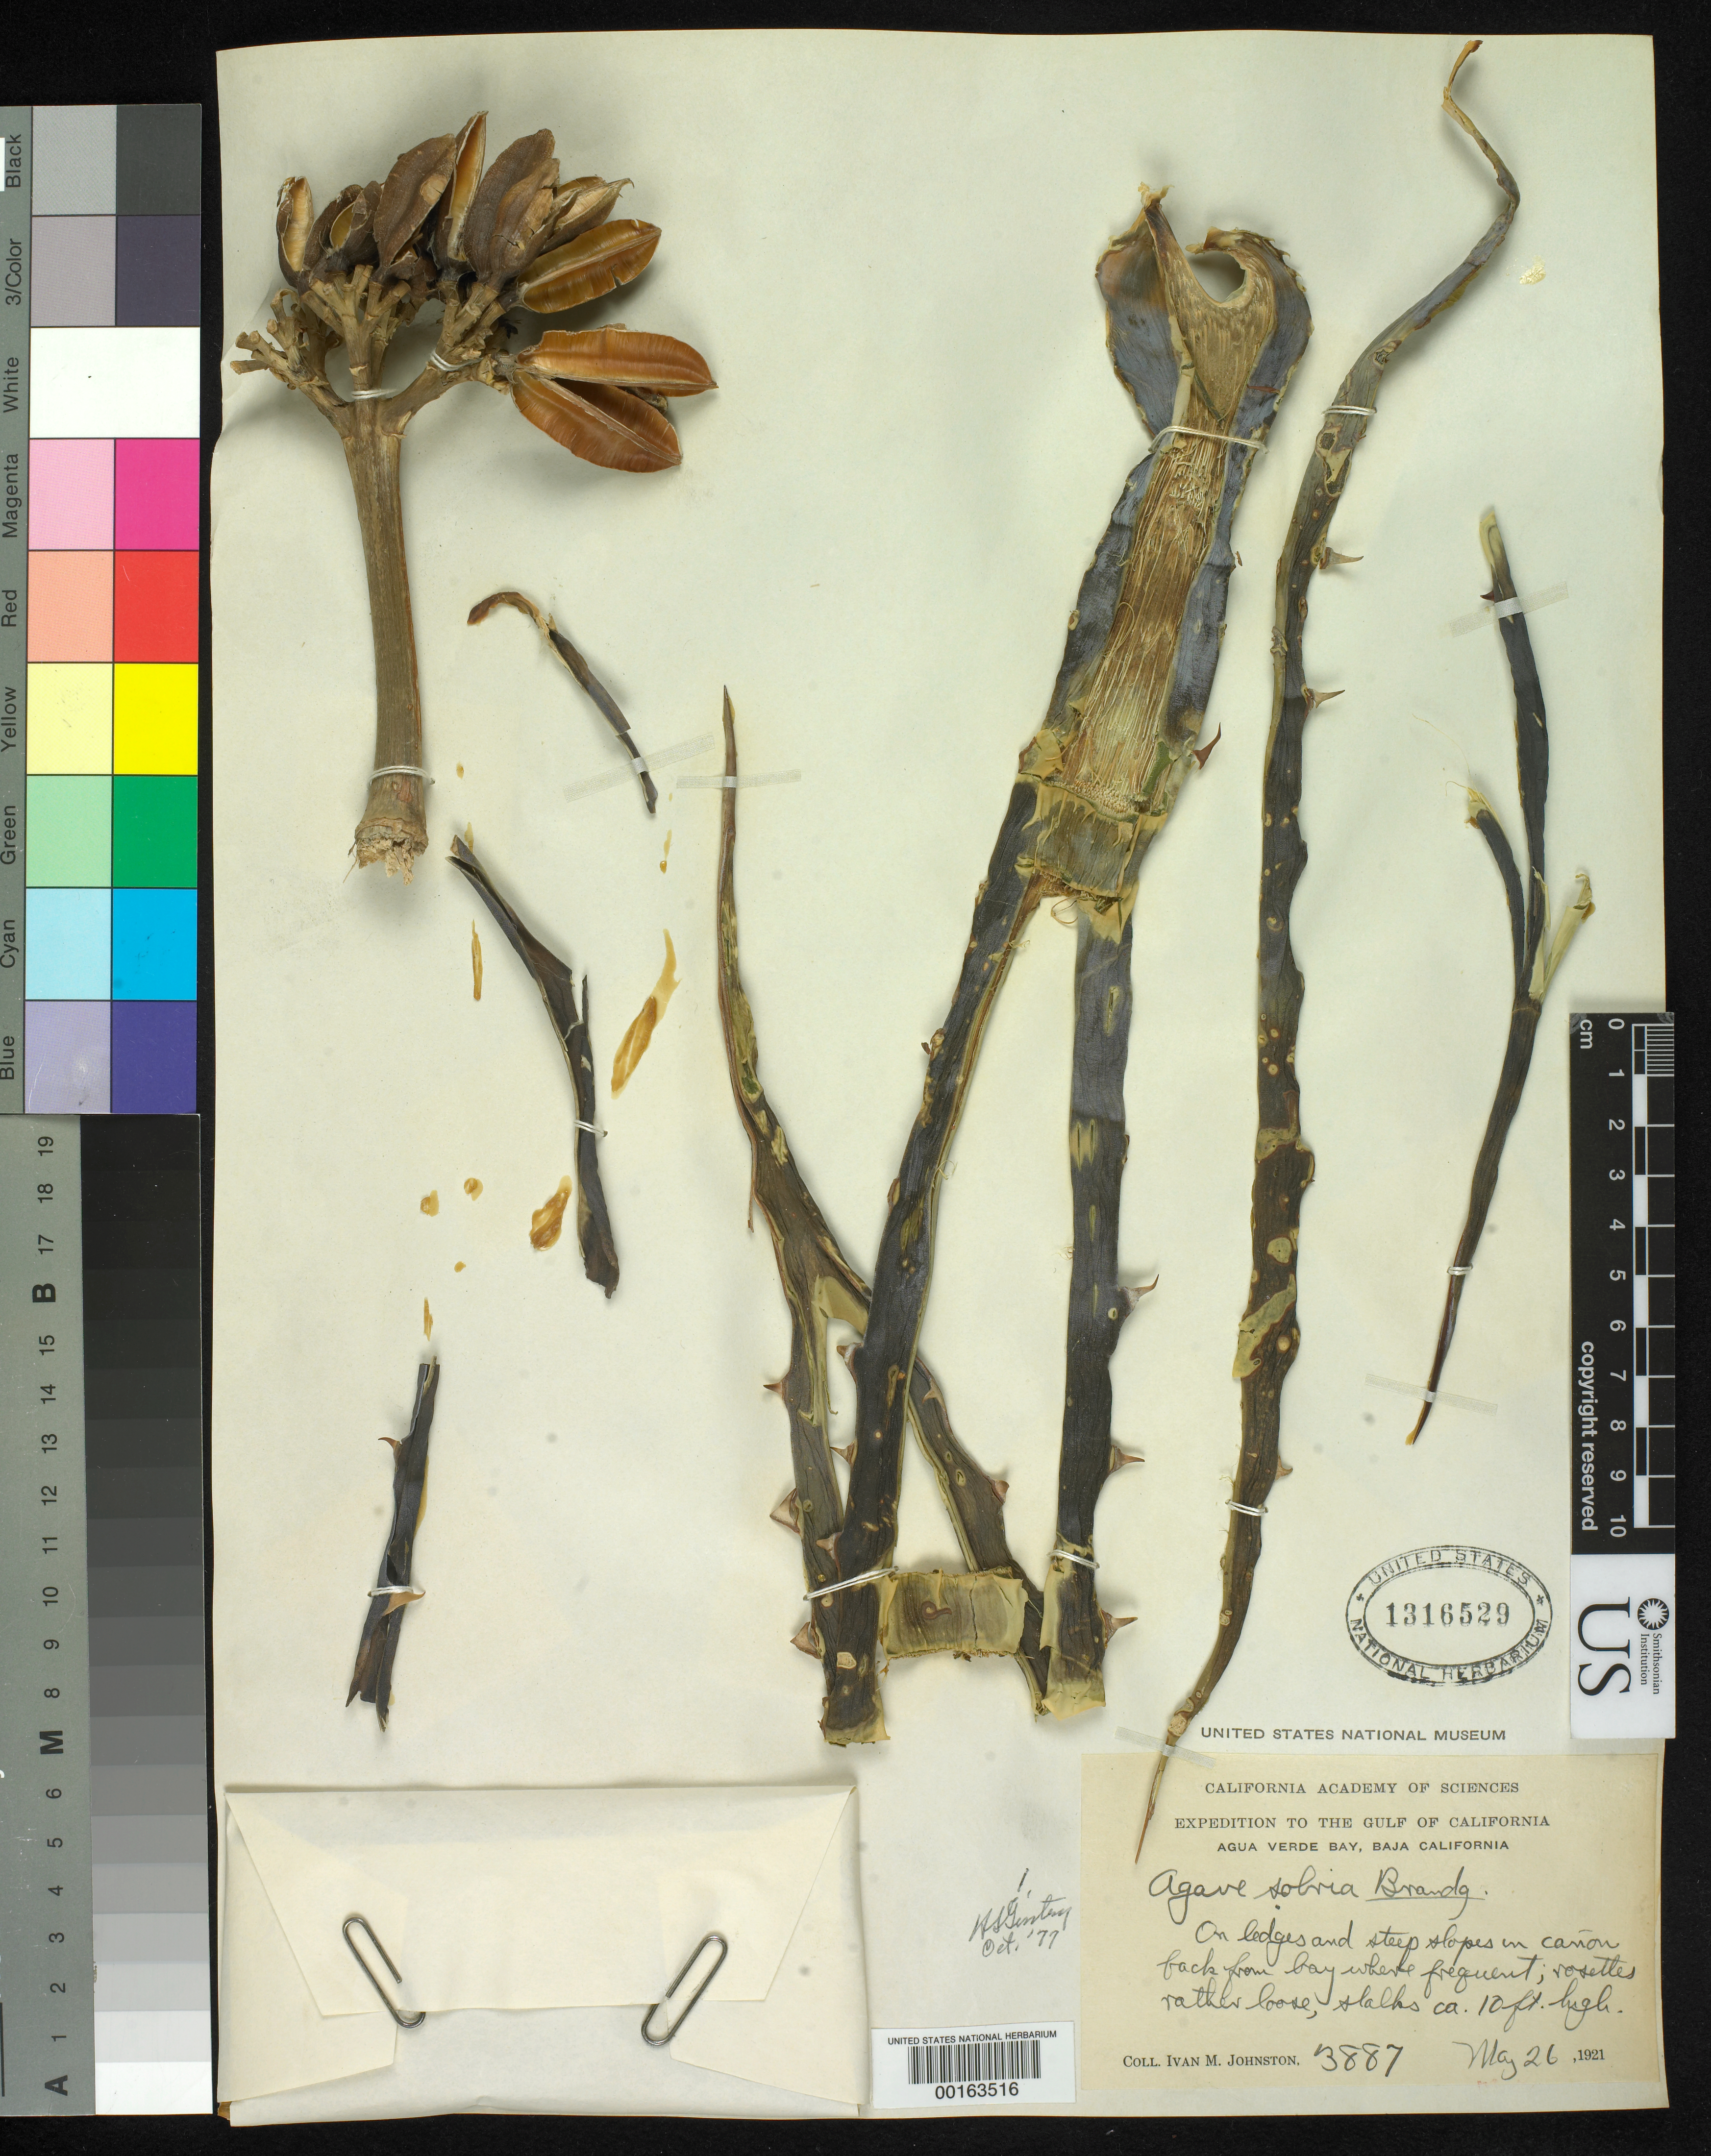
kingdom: Plantae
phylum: Tracheophyta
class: Liliopsida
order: Asparagales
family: Asparagaceae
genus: Agave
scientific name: Agave sobria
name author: Brandegee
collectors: I.M. Johnston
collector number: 3887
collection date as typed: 26 May 1921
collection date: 1921-05-26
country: Mexico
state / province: Baja California Sur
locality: Agua Verde Bay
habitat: On ledges & steep slopes in canyon back from bay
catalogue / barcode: US 1316529